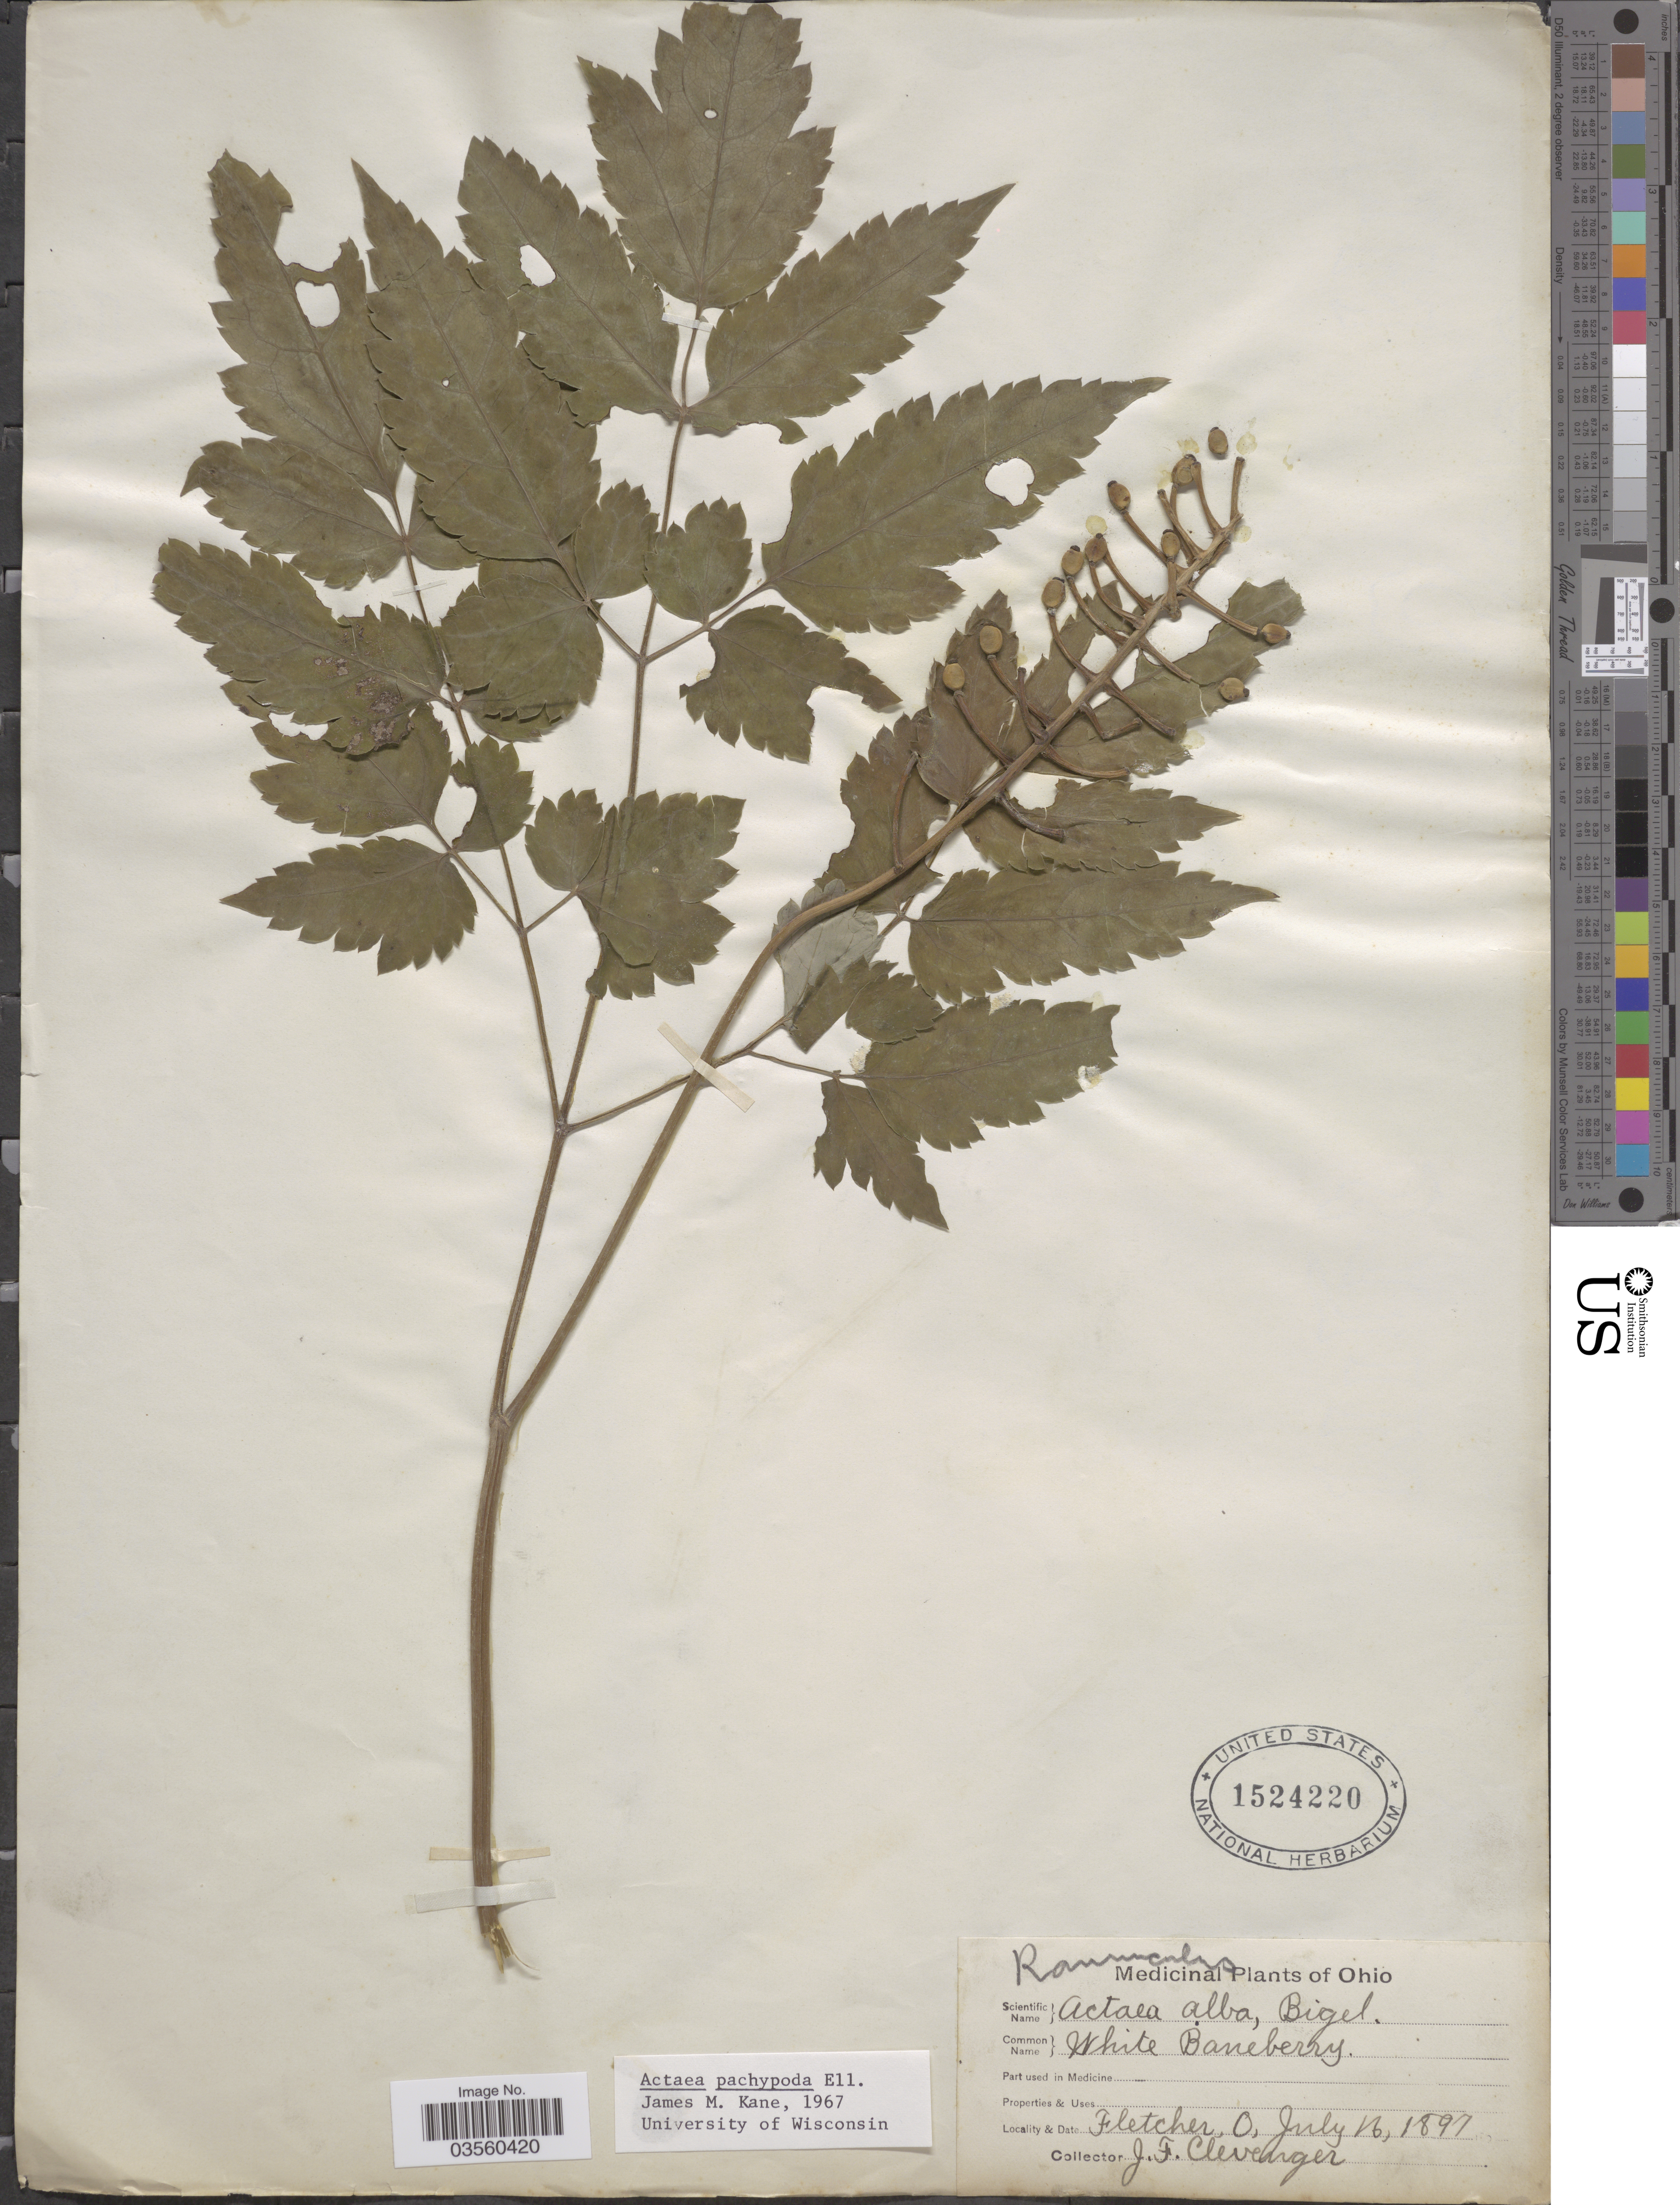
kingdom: Plantae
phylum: Tracheophyta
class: Magnoliopsida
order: Ranunculales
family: Ranunculaceae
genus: Actaea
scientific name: Actaea pachypoda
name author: Elliott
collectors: J. F. Clevenger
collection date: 1897-07-16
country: United States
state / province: Ohio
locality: Fletcher.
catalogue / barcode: US 1524220